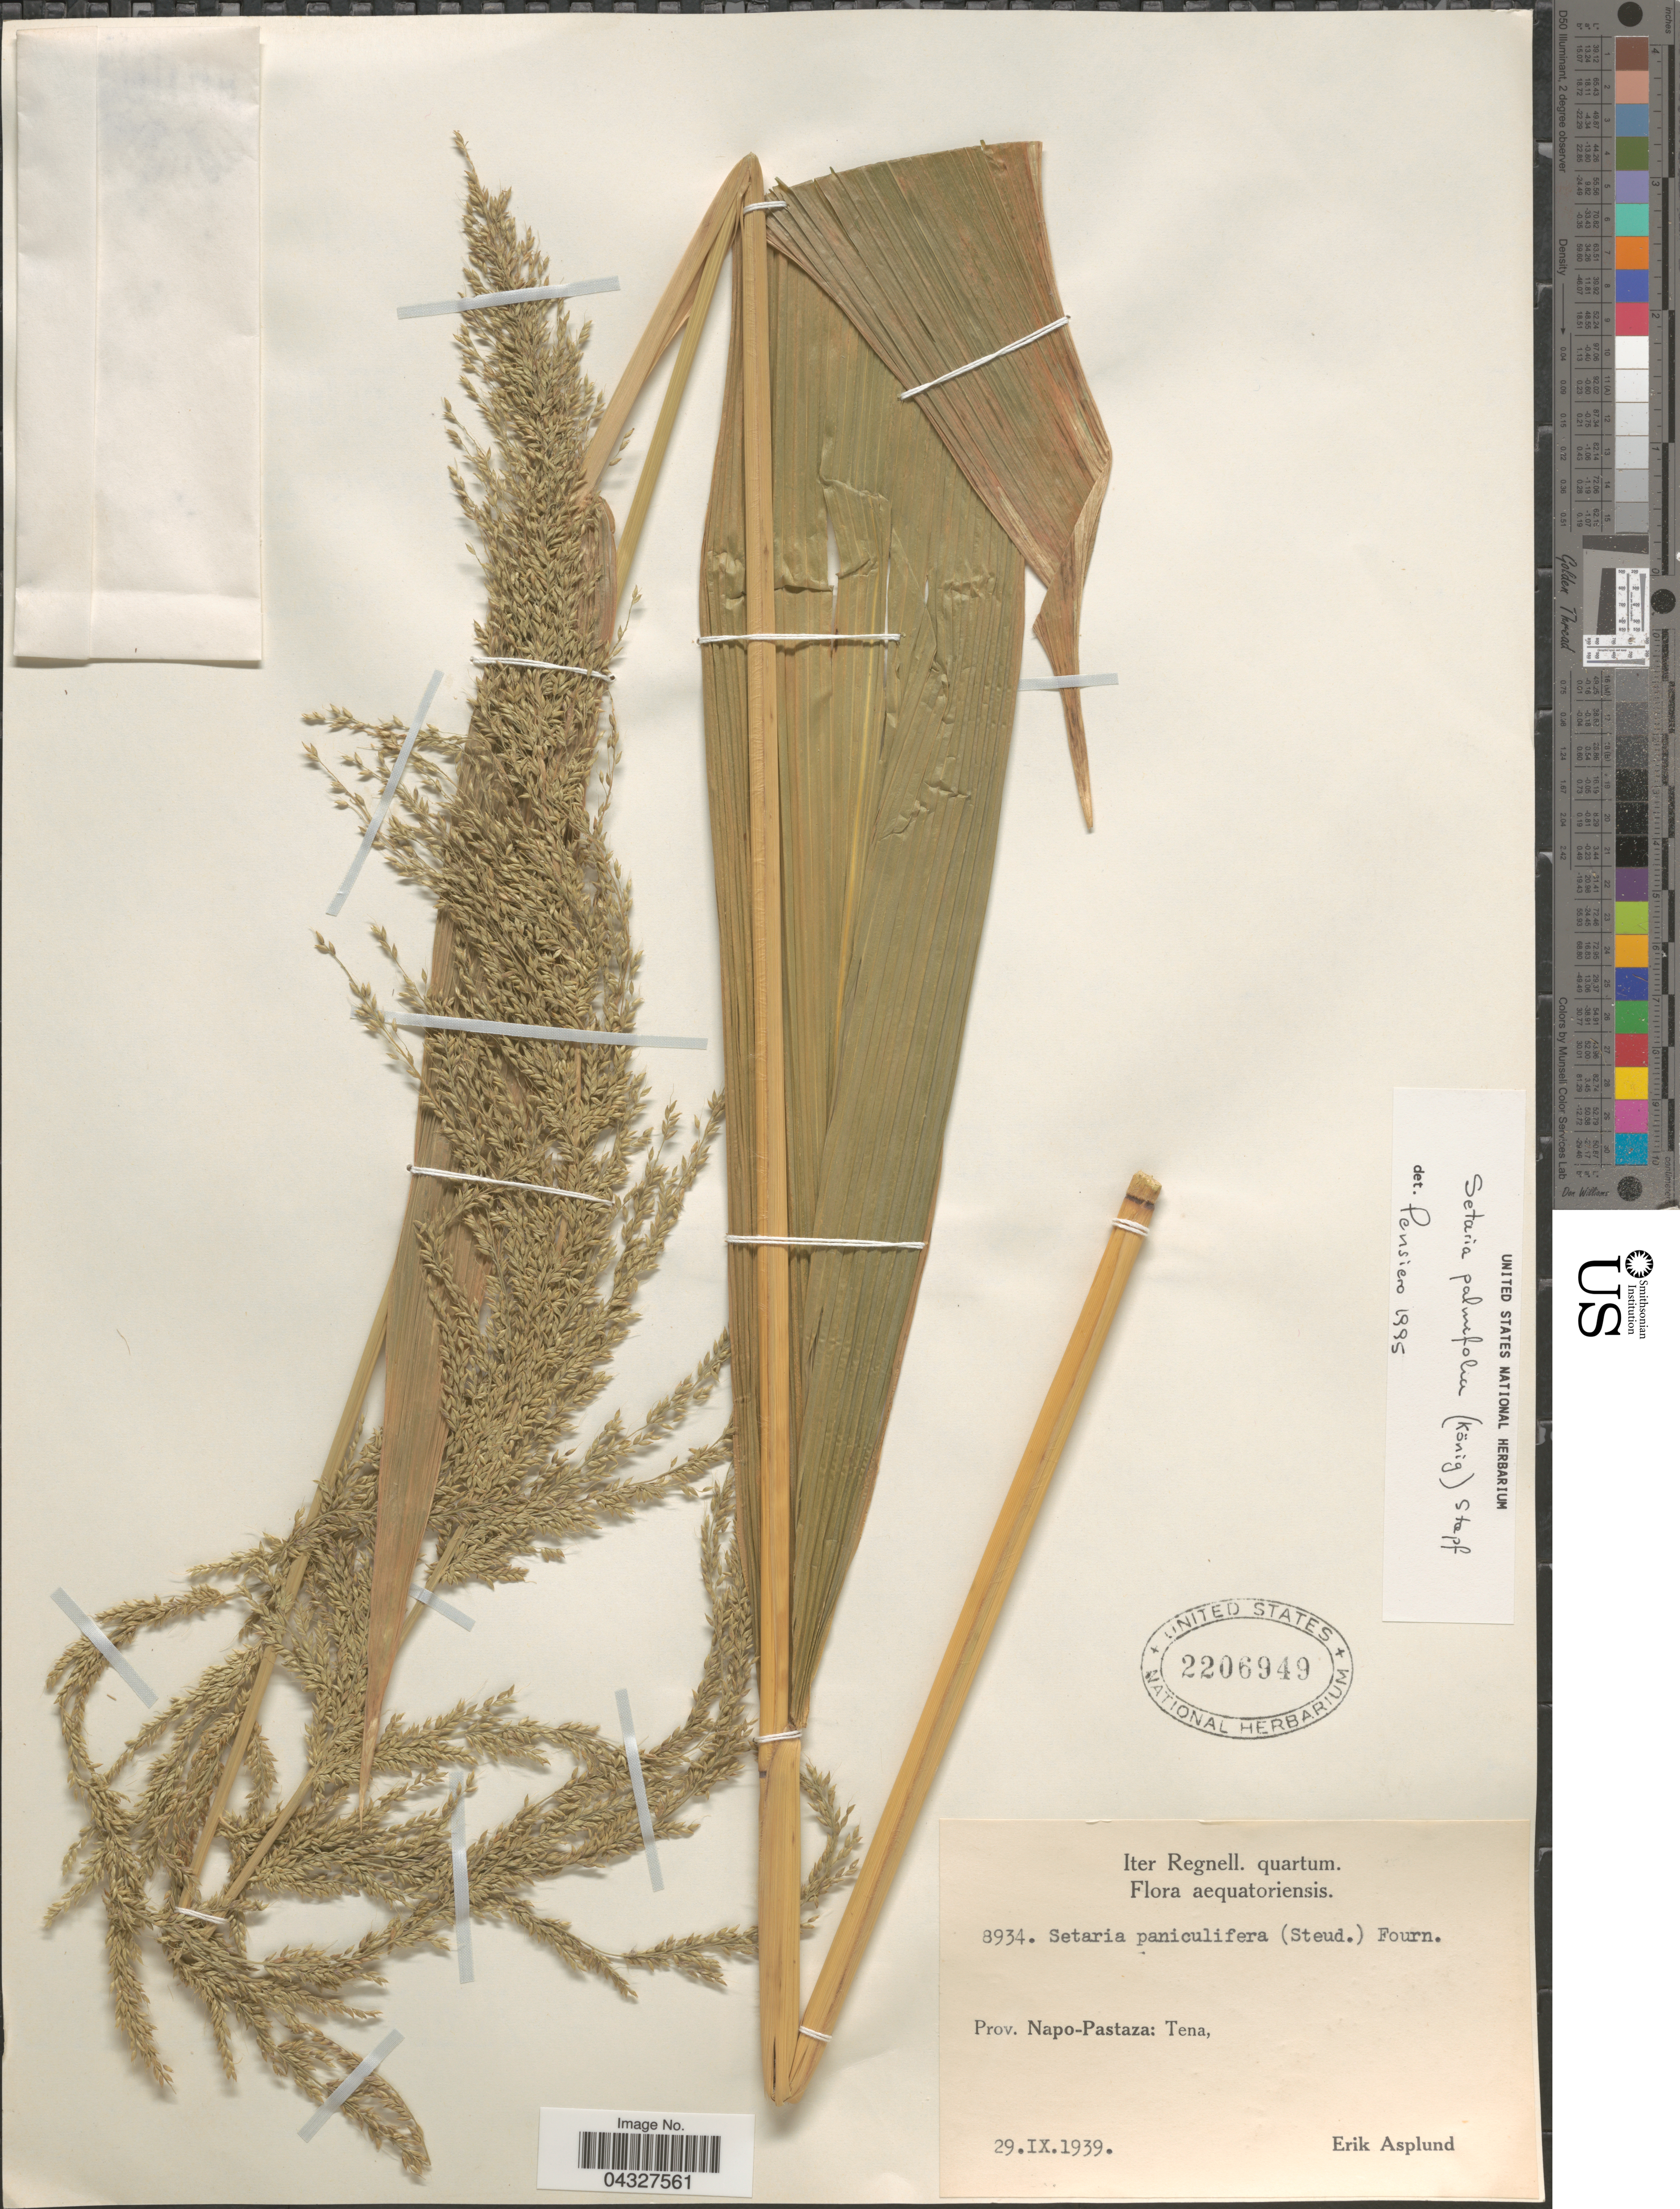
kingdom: Plantae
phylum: Tracheophyta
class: Liliopsida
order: Poales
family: Poaceae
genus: Setaria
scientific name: Setaria palmifolia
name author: (J. Koenig) Stapf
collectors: E. Asplund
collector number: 8934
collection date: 1939-09-29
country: Ecuador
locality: Iter Regnell. quartum. Prov. Napo-Pastaza: Tena.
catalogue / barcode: US 2206949